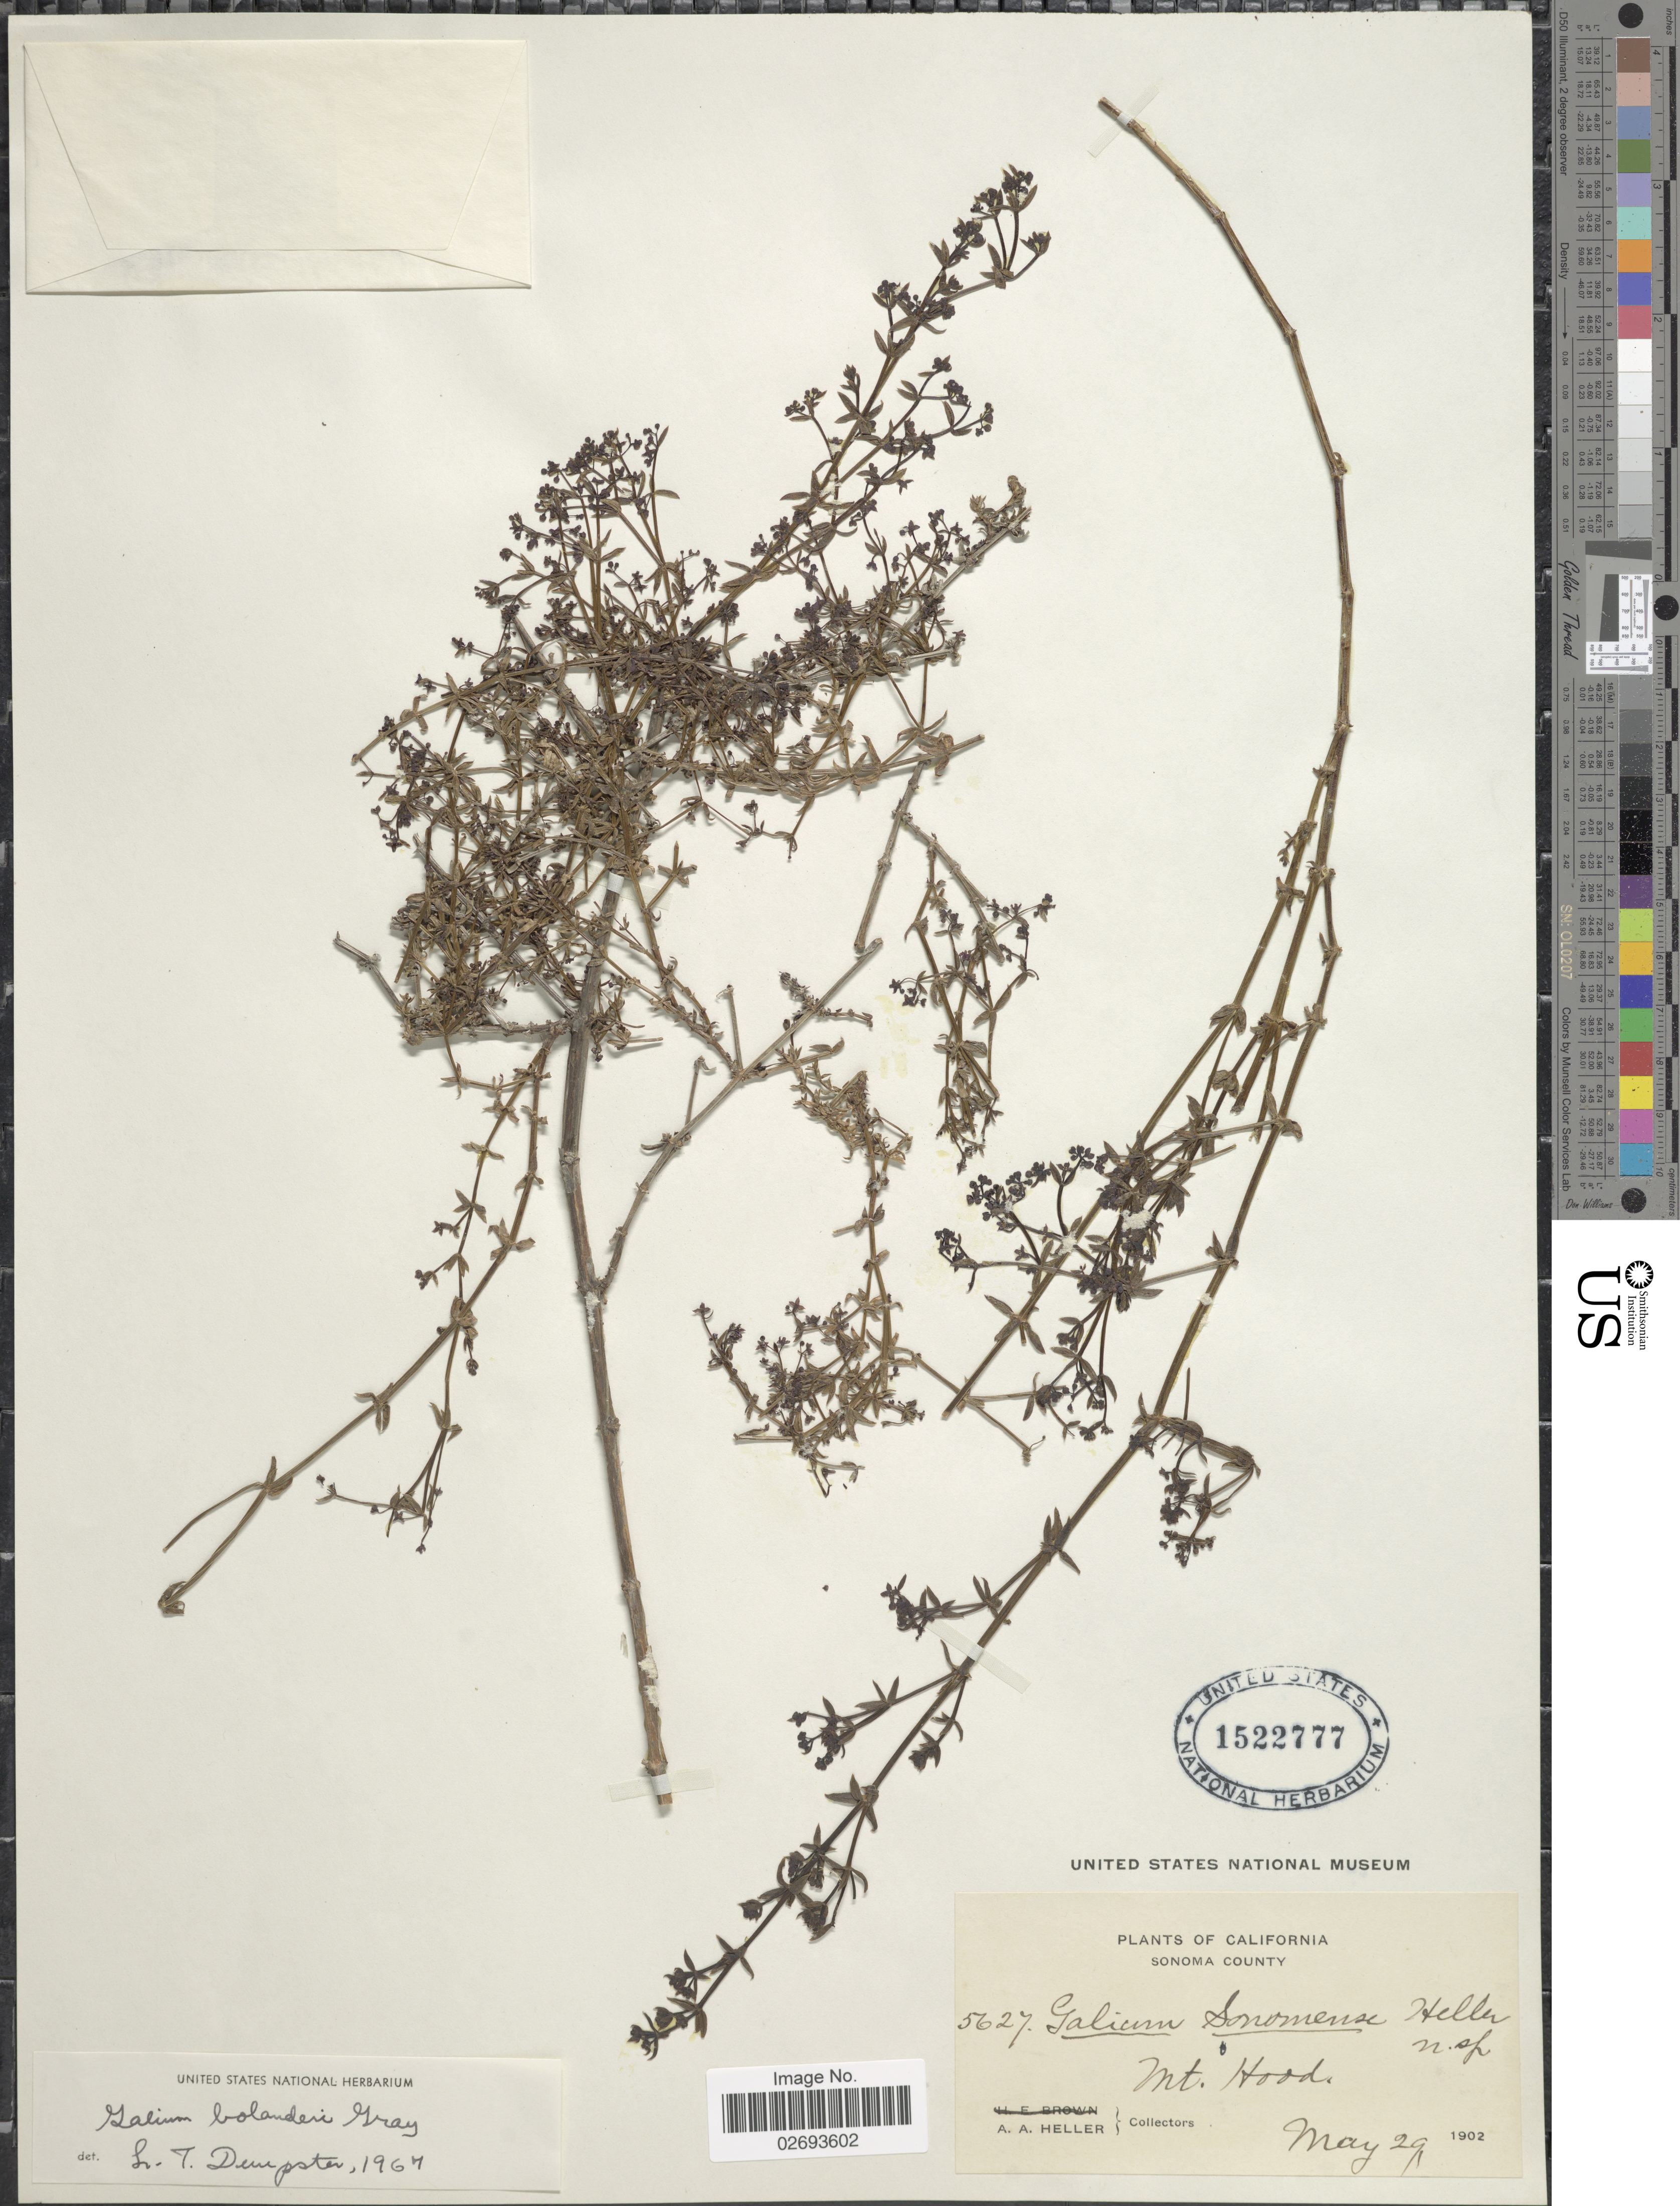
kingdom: Plantae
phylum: Tracheophyta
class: Magnoliopsida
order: Gentianales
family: Rubiaceae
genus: Galium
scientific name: Galium bolanderi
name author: A. Gray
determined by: Dempster, L. T.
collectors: A. A. Heller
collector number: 5627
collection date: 1902-05-29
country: United States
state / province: California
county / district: Sonoma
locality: Sonoma County, Mt. Hood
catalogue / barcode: US 1522777